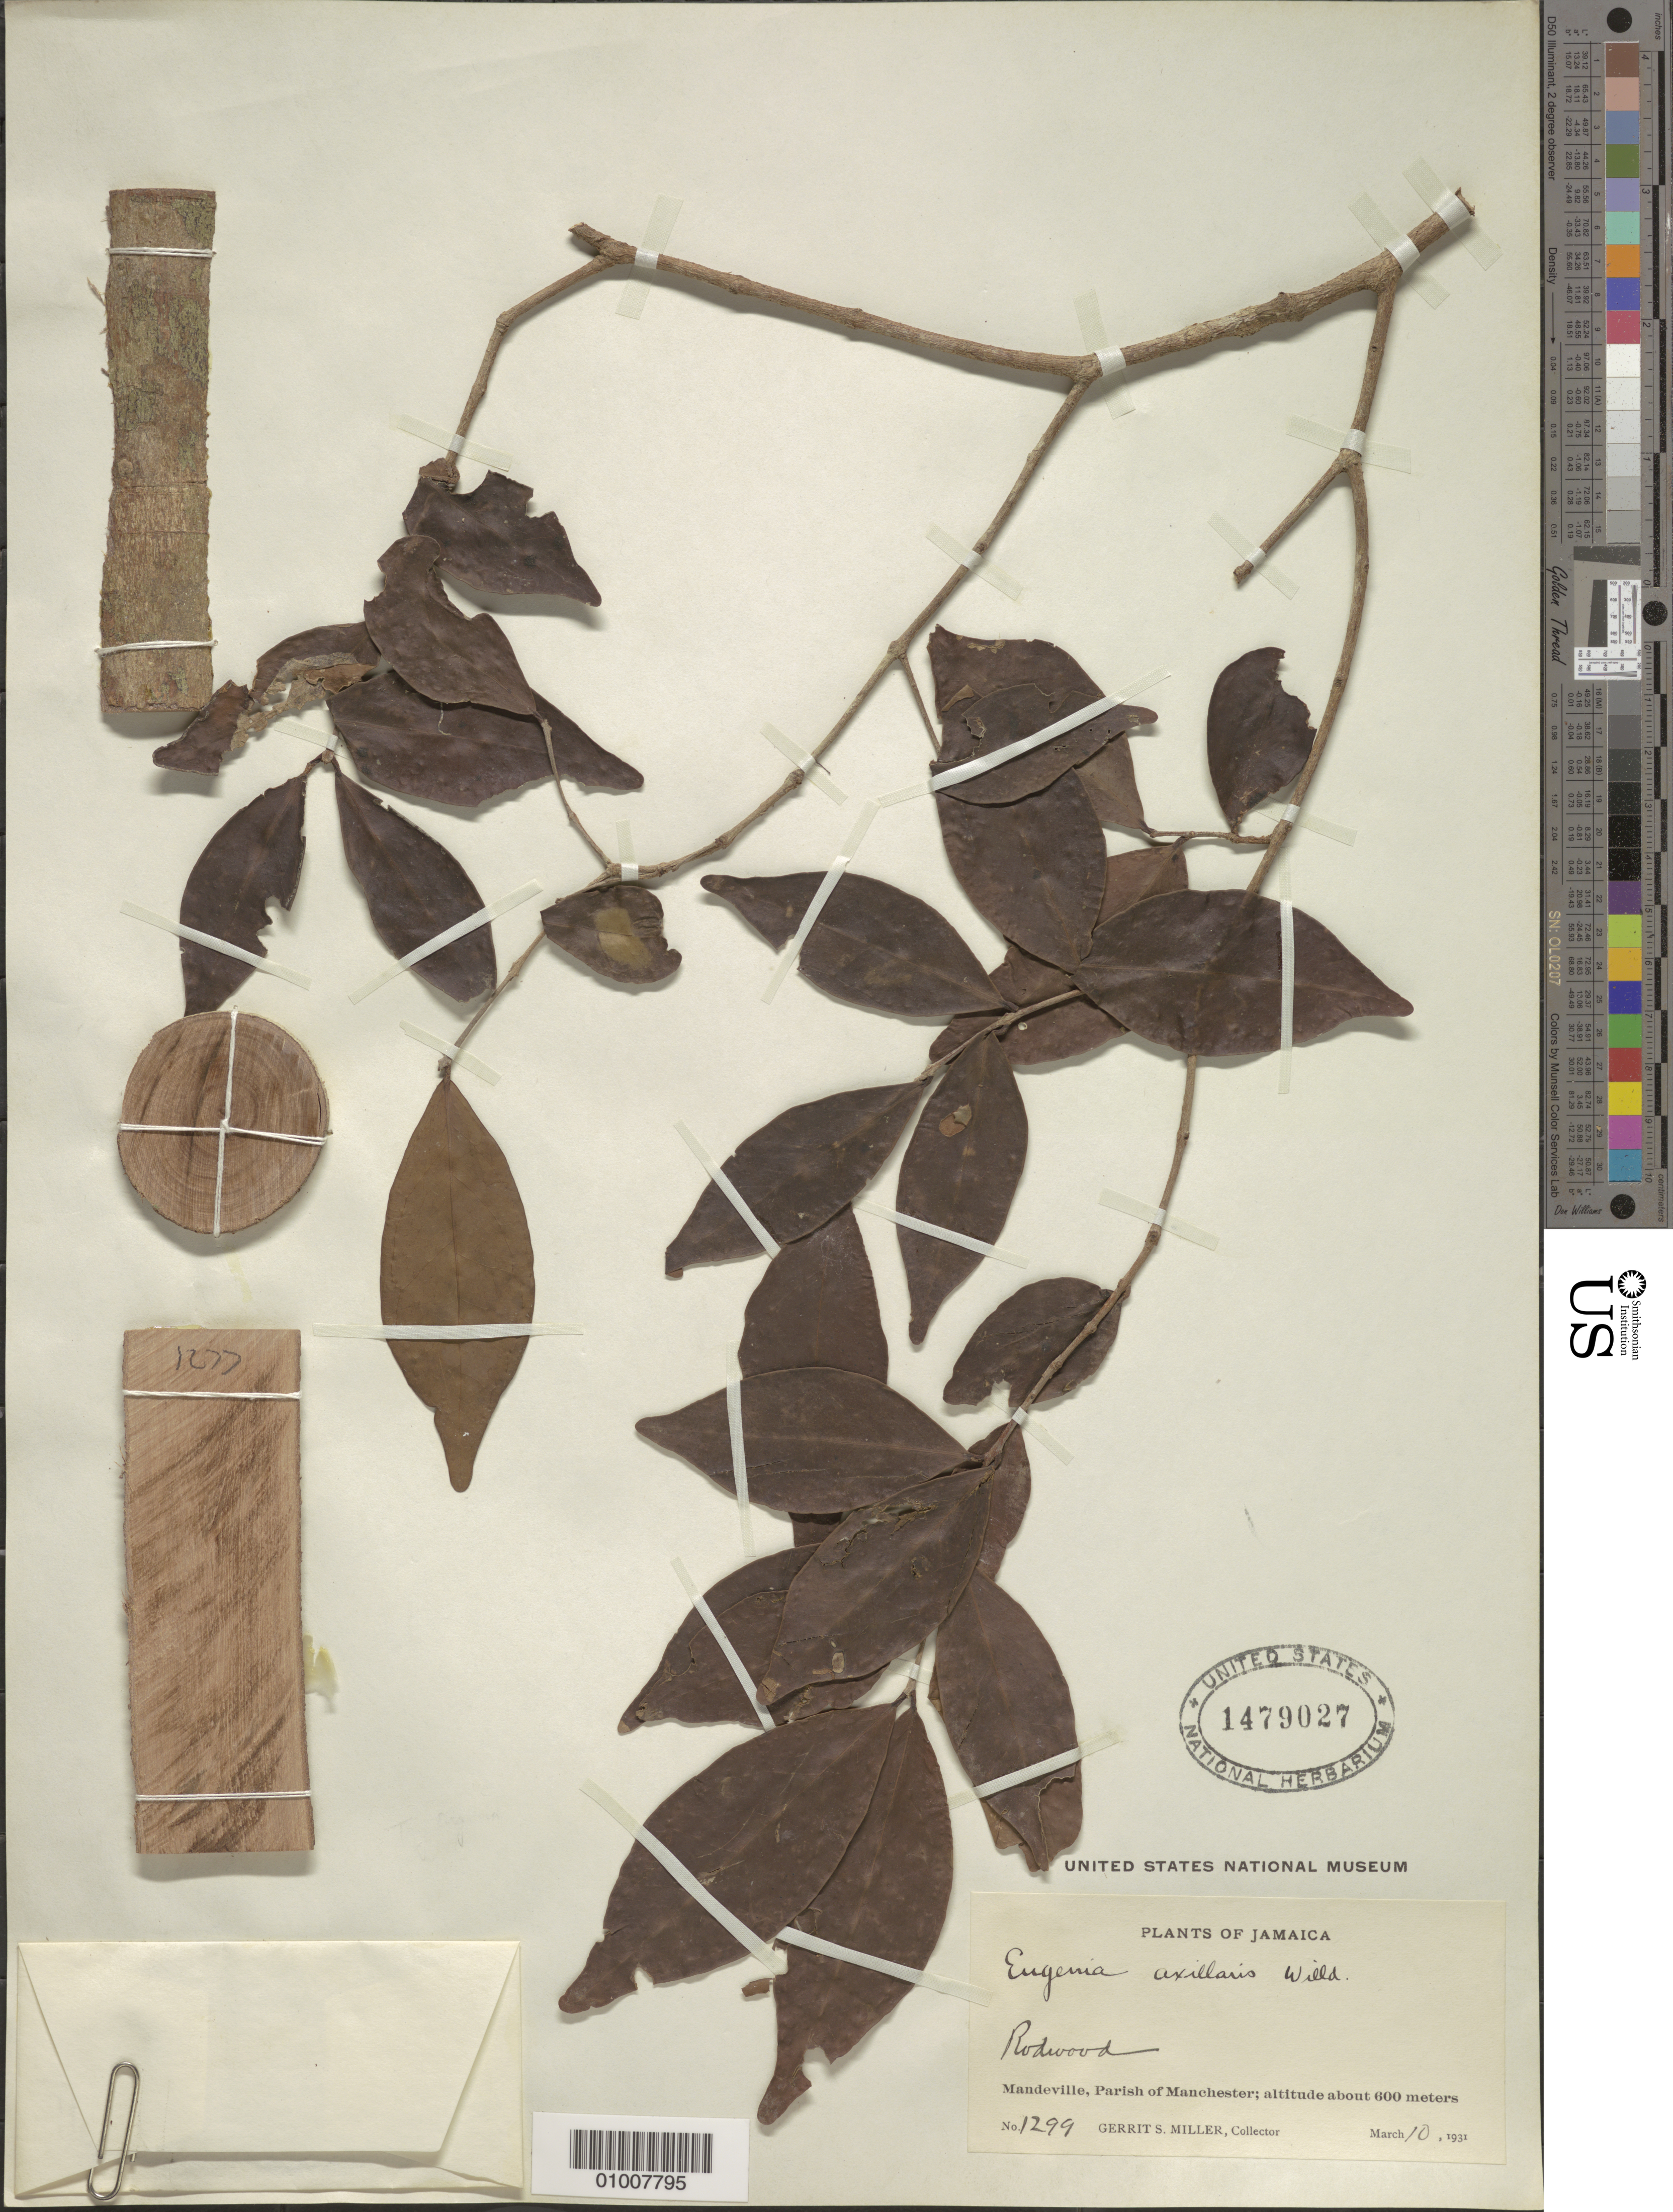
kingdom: Plantae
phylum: Tracheophyta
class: Magnoliopsida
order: Myrtales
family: Myrtaceae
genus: Eugenia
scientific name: Eugenia axillaris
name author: (Sw.) Willd.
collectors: G. S. Miller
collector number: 1299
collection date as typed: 10 Mar 1931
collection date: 1931-03-10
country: Jamaica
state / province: Manchester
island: Jamaica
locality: Mandeville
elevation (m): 600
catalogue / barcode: US 1479027